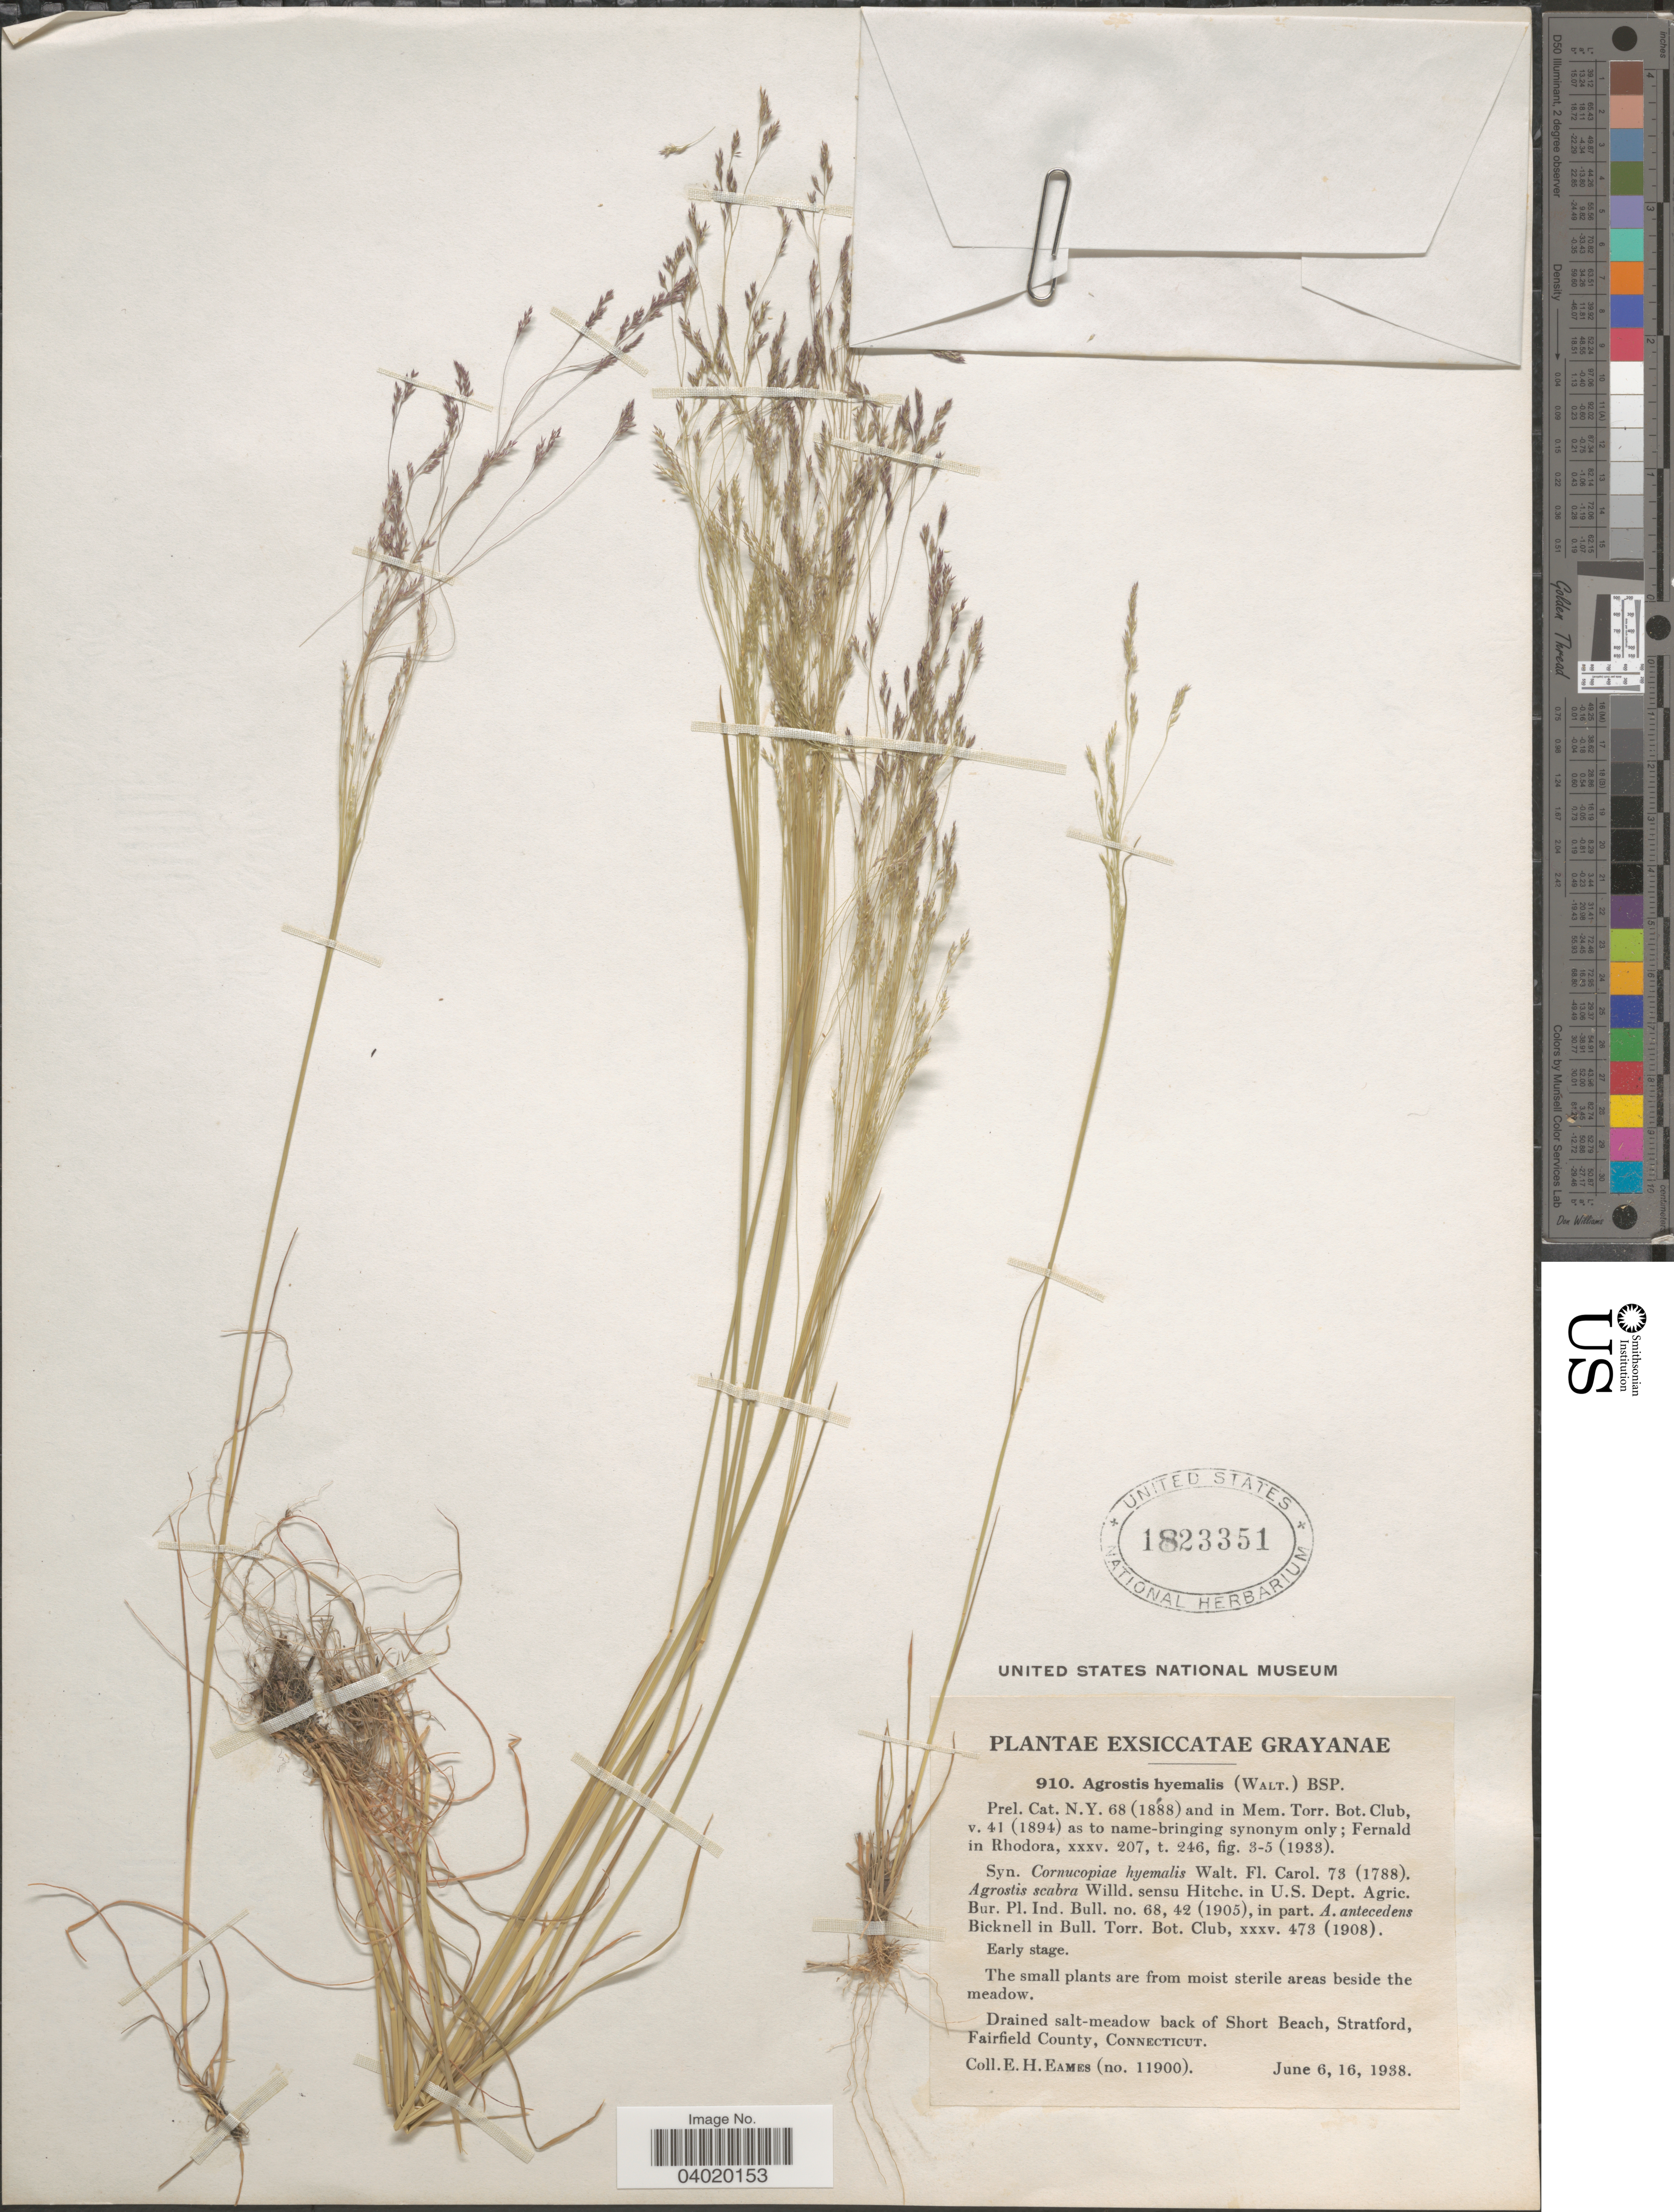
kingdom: Plantae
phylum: Tracheophyta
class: Liliopsida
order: Poales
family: Poaceae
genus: Agrostis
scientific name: Agrostis hyemalis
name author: (Walter) Britton et al.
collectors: E. H. Eames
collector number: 11900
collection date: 1938-06-06/1938-06-16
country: United States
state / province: Connecticut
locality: Areas beside the meadow. Drained salt-meadow back of Short Beach, Stratford, Fairfield County.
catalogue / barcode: US 1823351